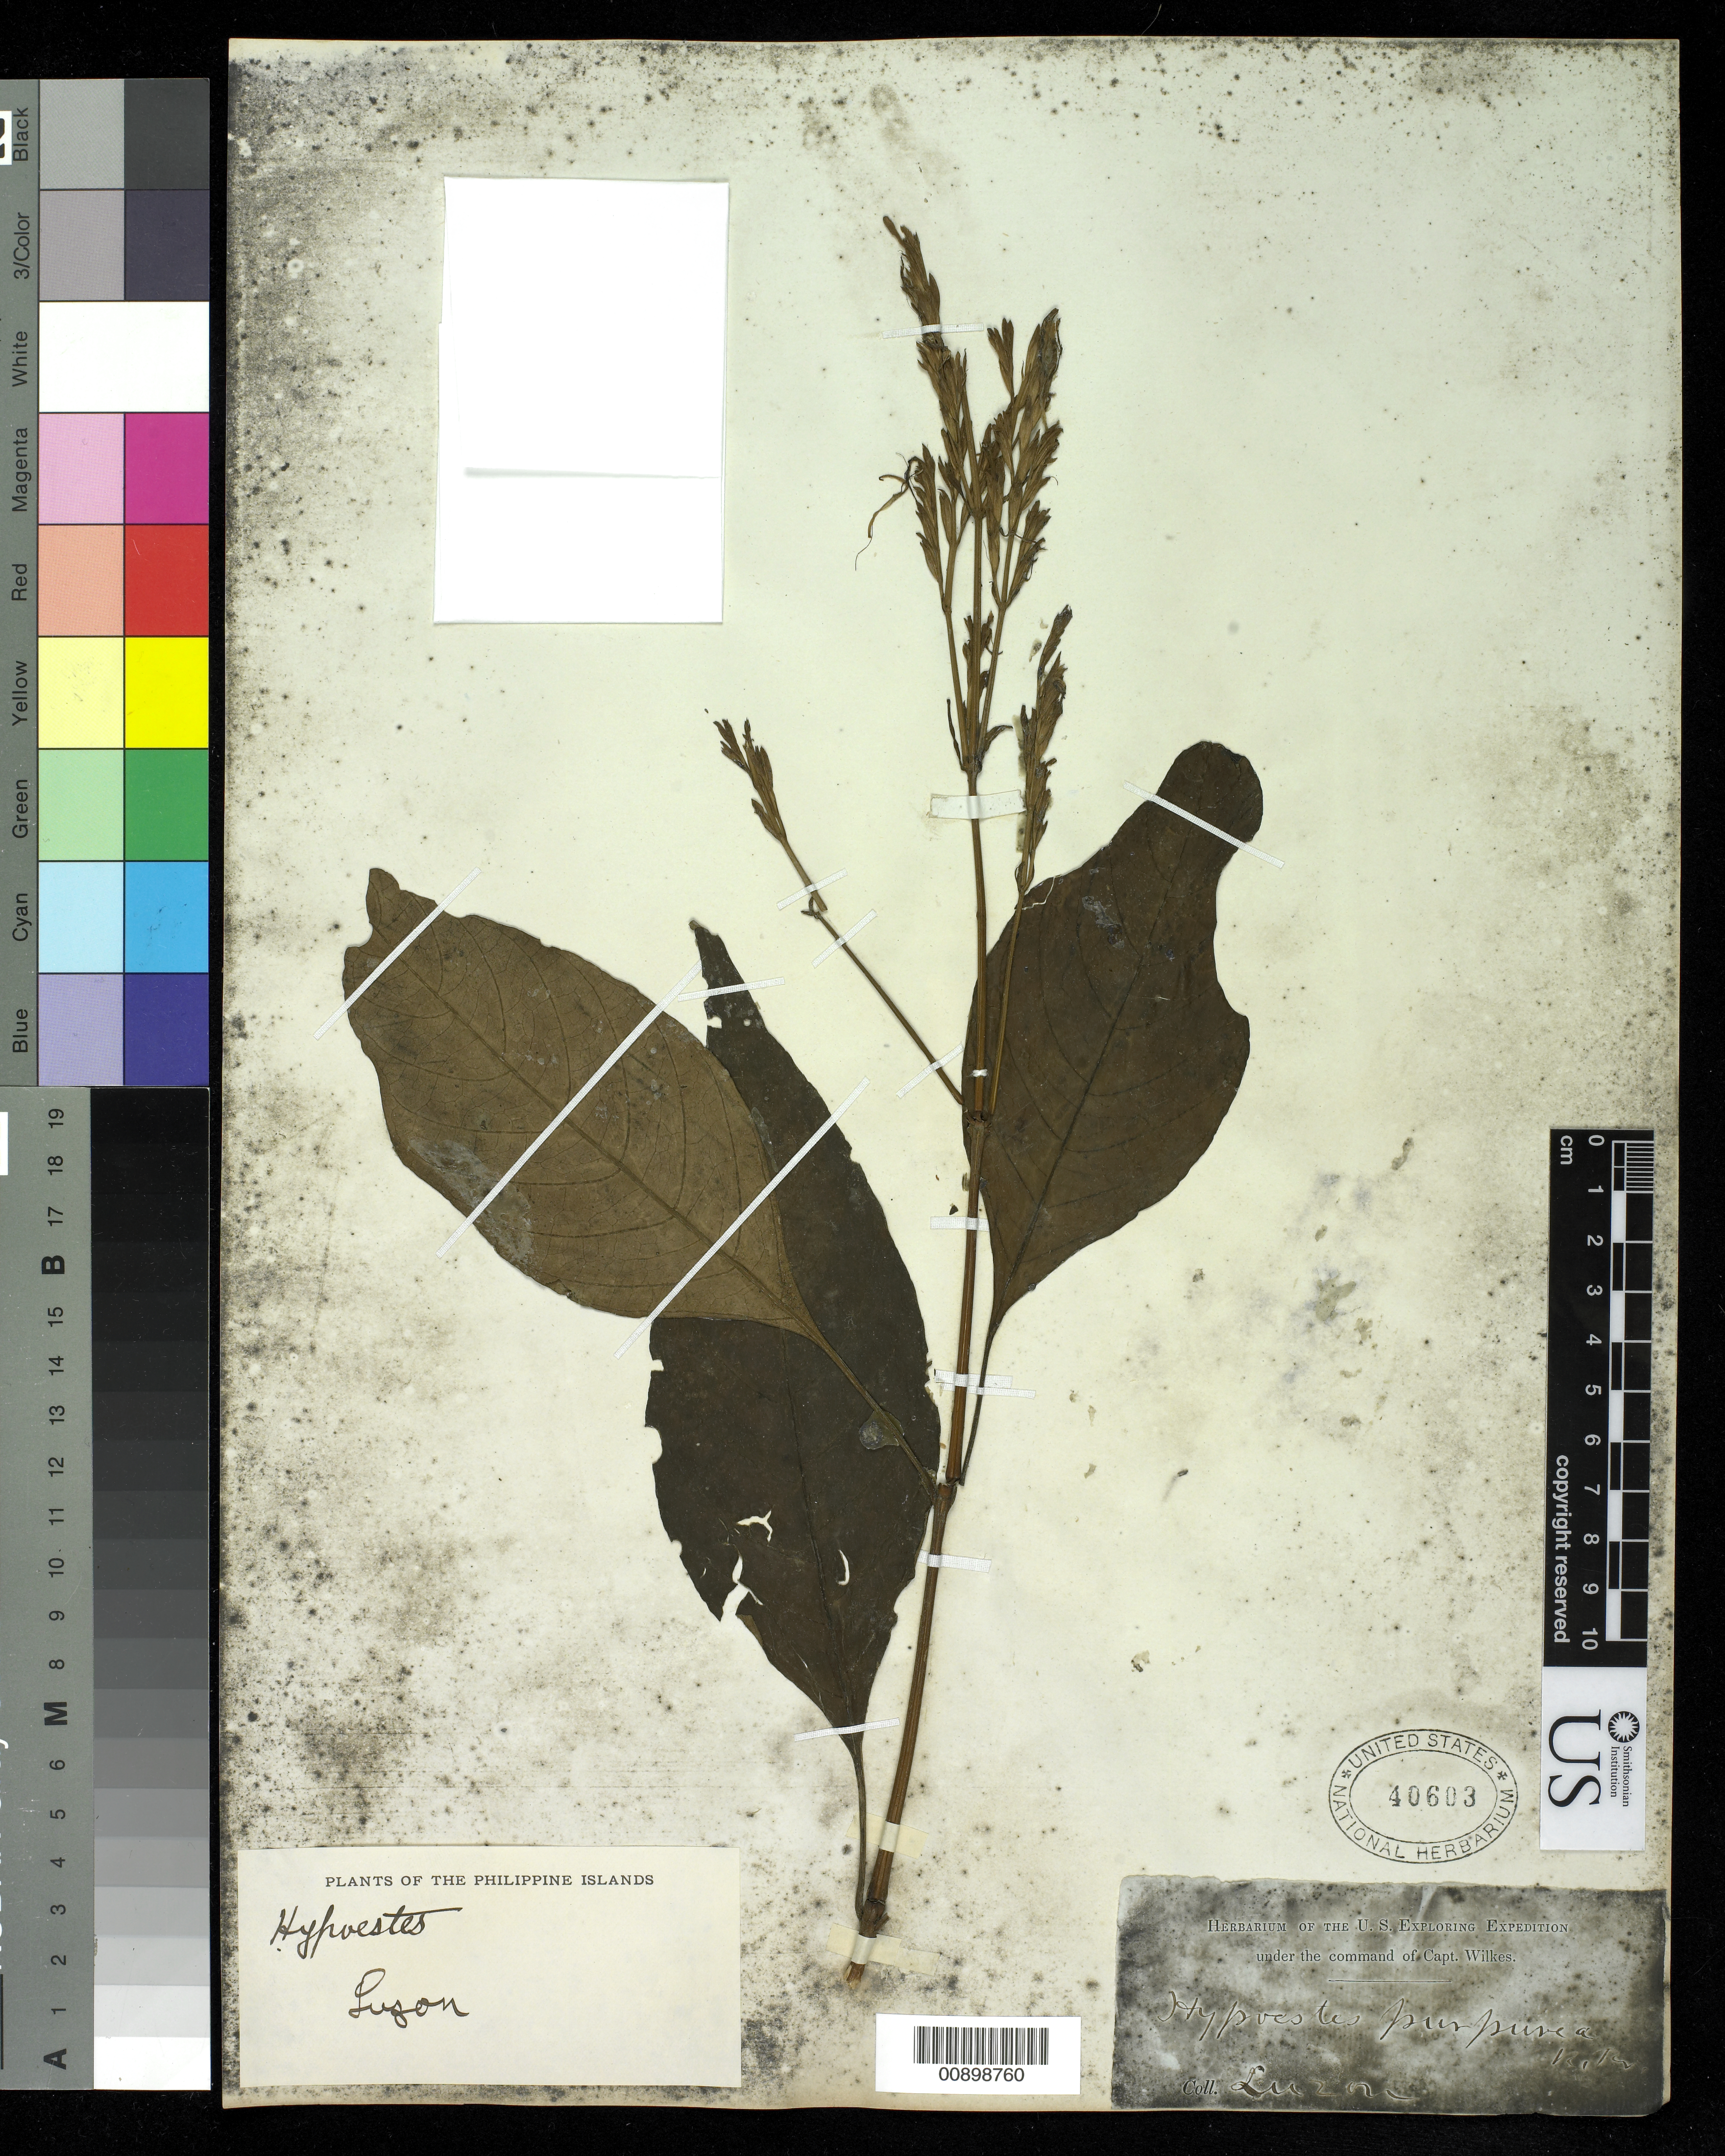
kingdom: Plantae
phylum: Tracheophyta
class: Magnoliopsida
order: Lamiales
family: Acanthaceae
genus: Hypoestes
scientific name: Hypoestes purpurea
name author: R. Br.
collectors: Wilkes Explor. Exped.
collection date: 1838/1842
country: Philippines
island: Luzon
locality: Luzon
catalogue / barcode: US 40603